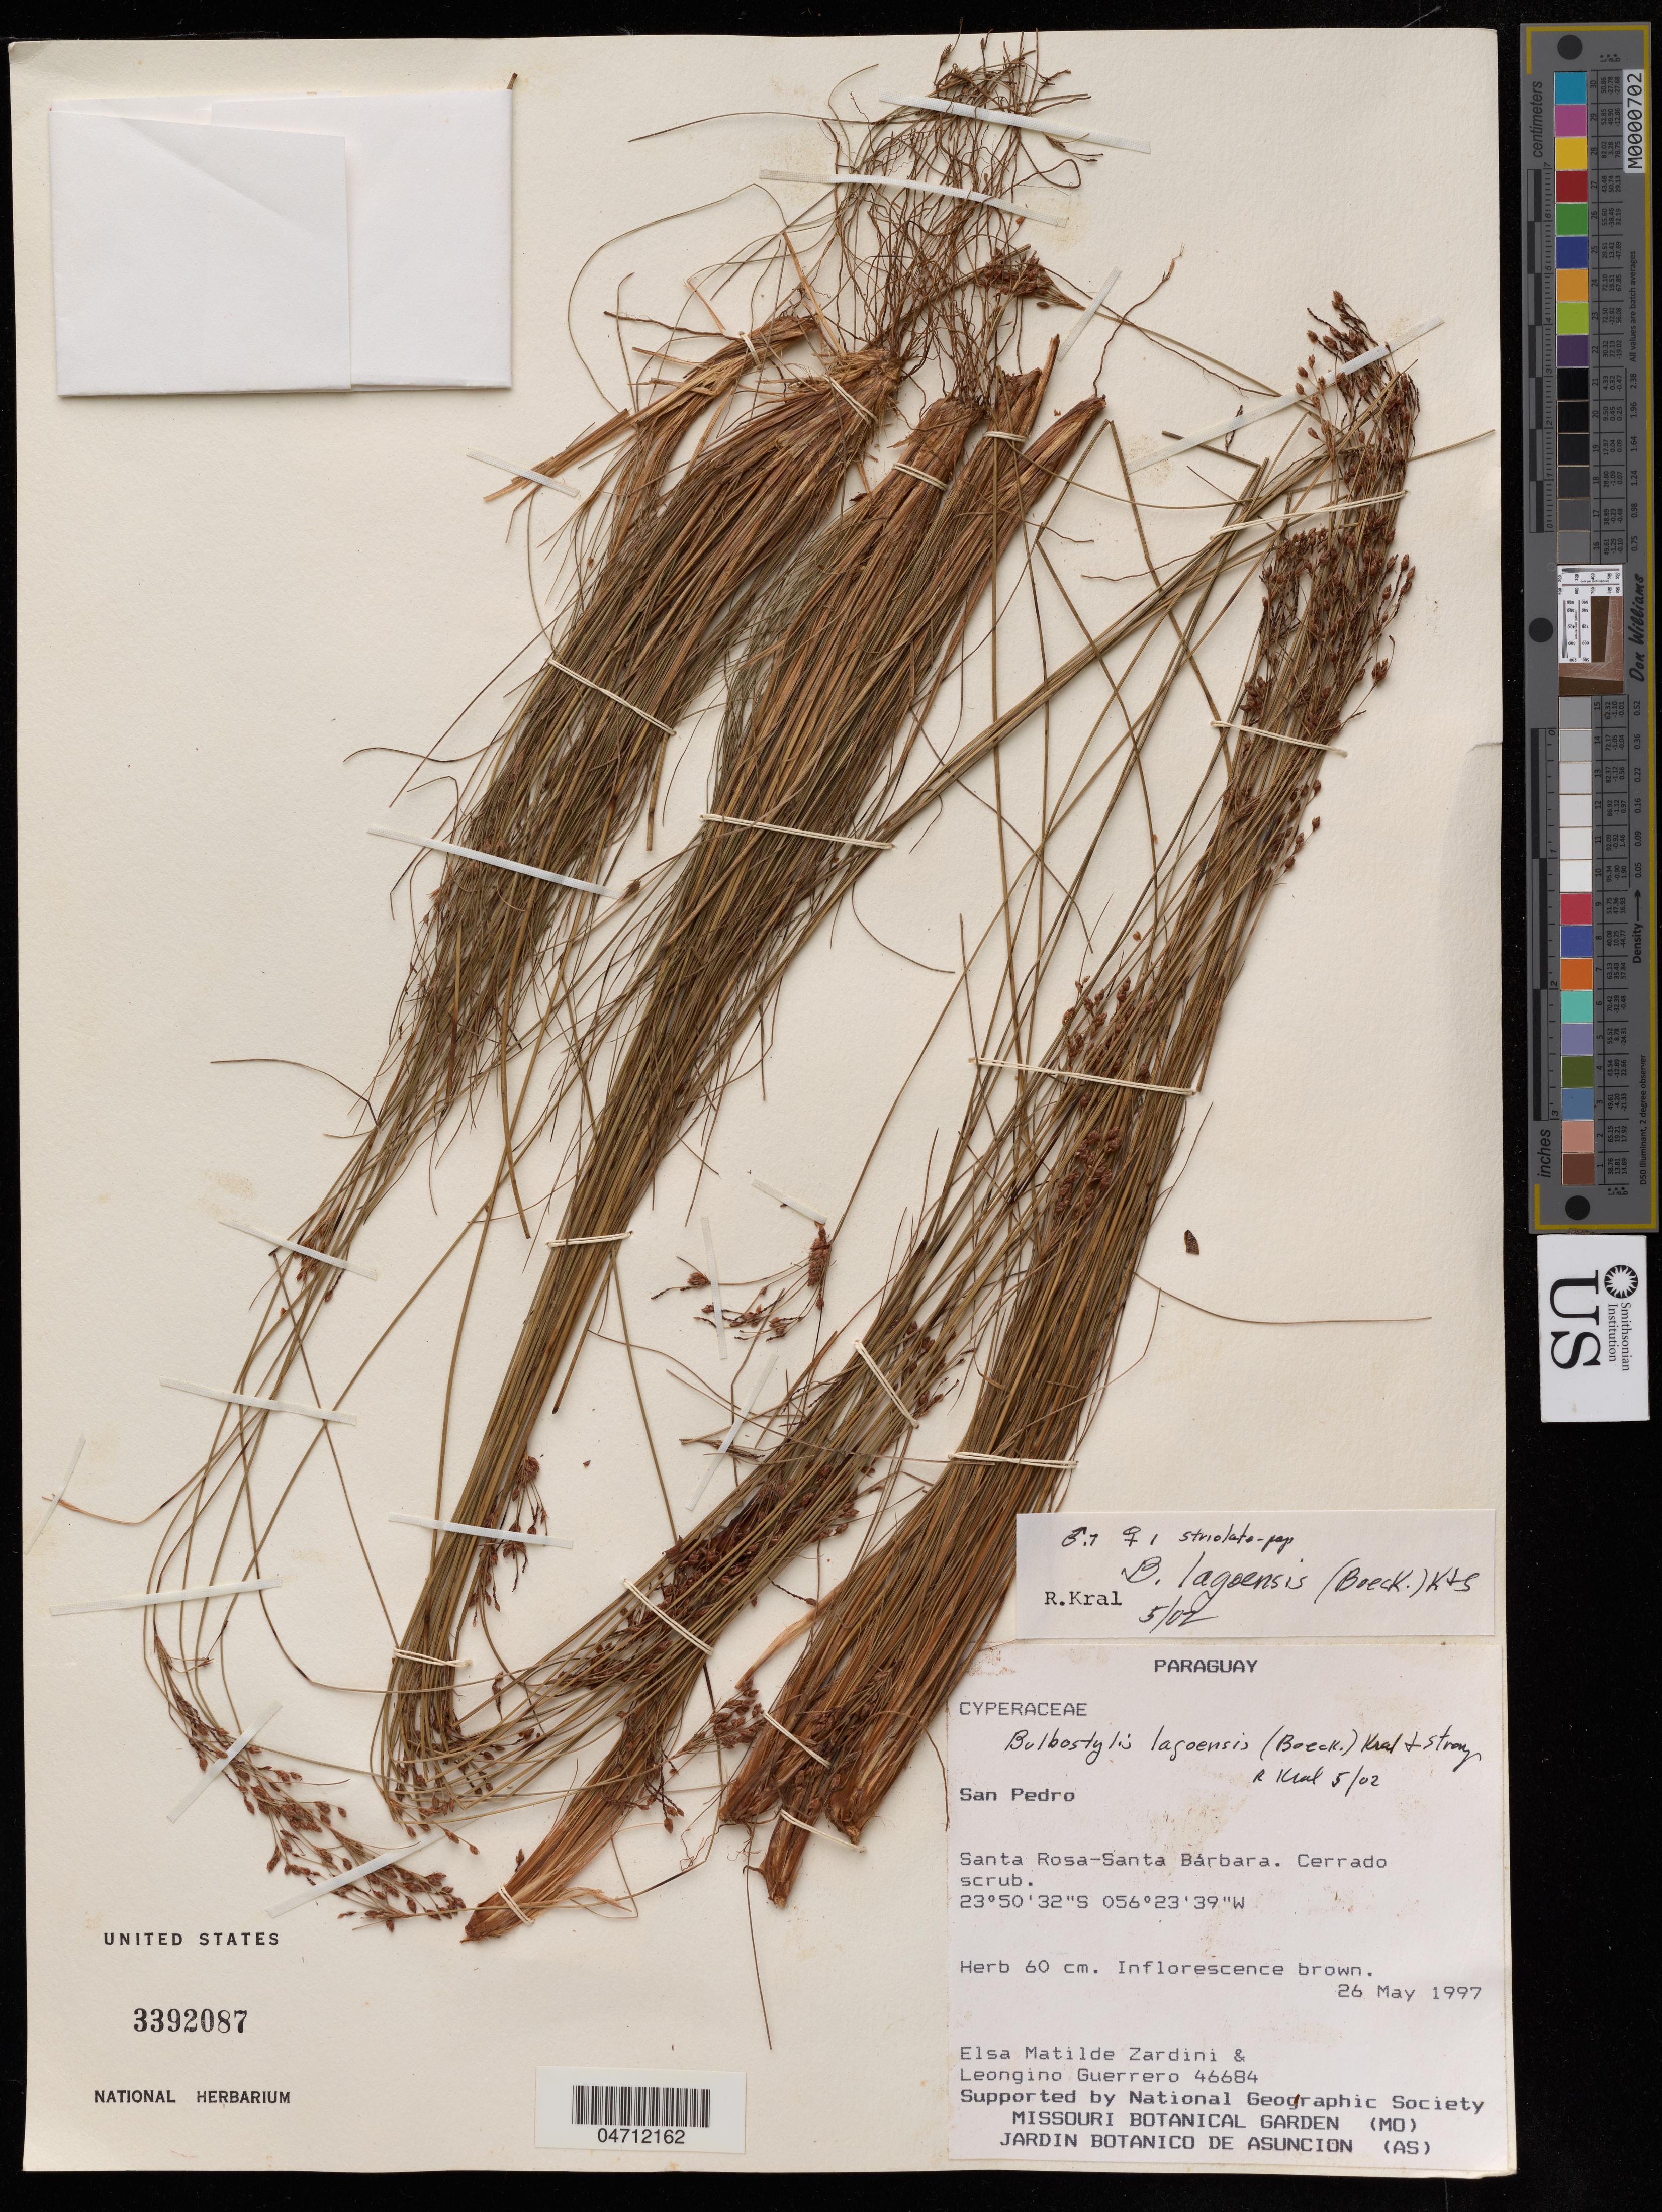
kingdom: Plantae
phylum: Tracheophyta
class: Liliopsida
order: Poales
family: Cyperaceae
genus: Bulbostylis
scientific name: Bulbostylis lagoensis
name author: (Boeckeler) Prata & M. G. López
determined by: Kral, Robert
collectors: E. M. Zardini & L. Guerrero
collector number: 46684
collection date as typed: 26 May 1997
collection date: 1997-05-26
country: Paraguay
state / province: San Pedro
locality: Santa Rosa-Santa Bárbara.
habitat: Cerrado scrub.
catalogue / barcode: US 3392087